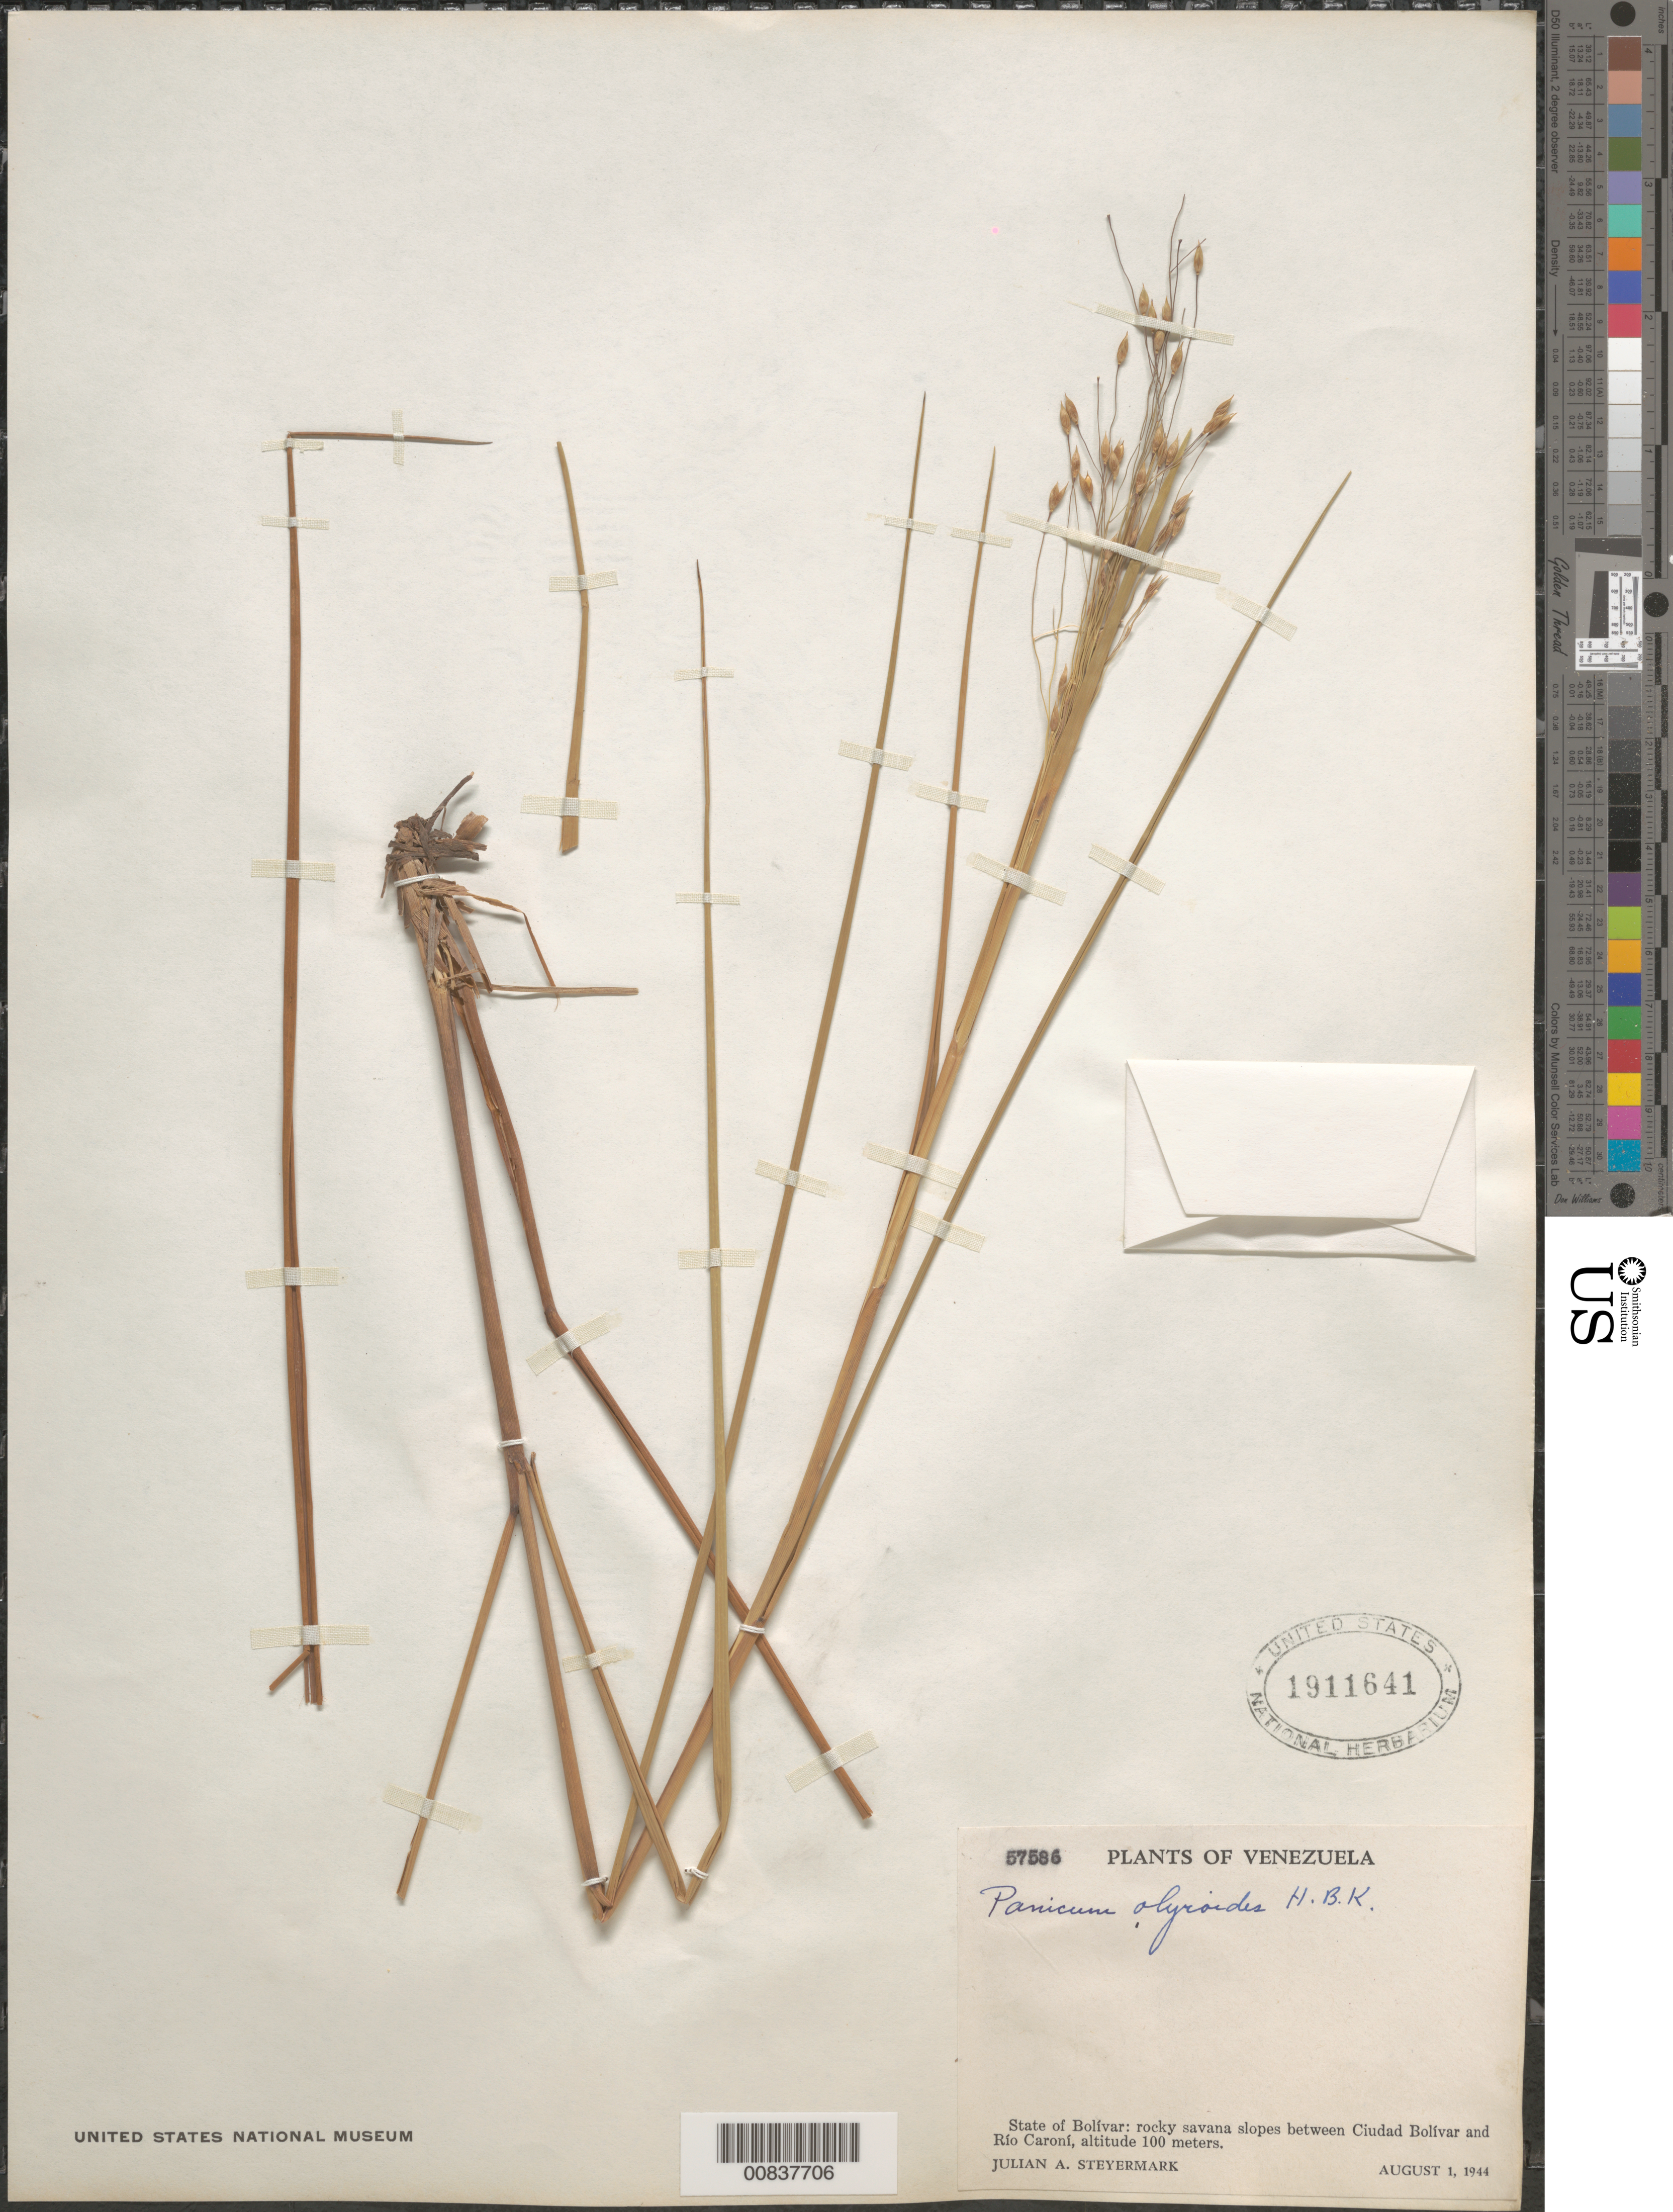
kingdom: Plantae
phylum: Tracheophyta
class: Liliopsida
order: Poales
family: Poaceae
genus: Panicum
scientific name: Panicum olyroides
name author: Kunth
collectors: J. Steyermark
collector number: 57586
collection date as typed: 1-Aug-44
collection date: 1944-08-01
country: Venezuela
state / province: Bolívar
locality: Ciudad Bolívar to Río Caroní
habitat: Rocky savanna slopes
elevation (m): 100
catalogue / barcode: US 1911641